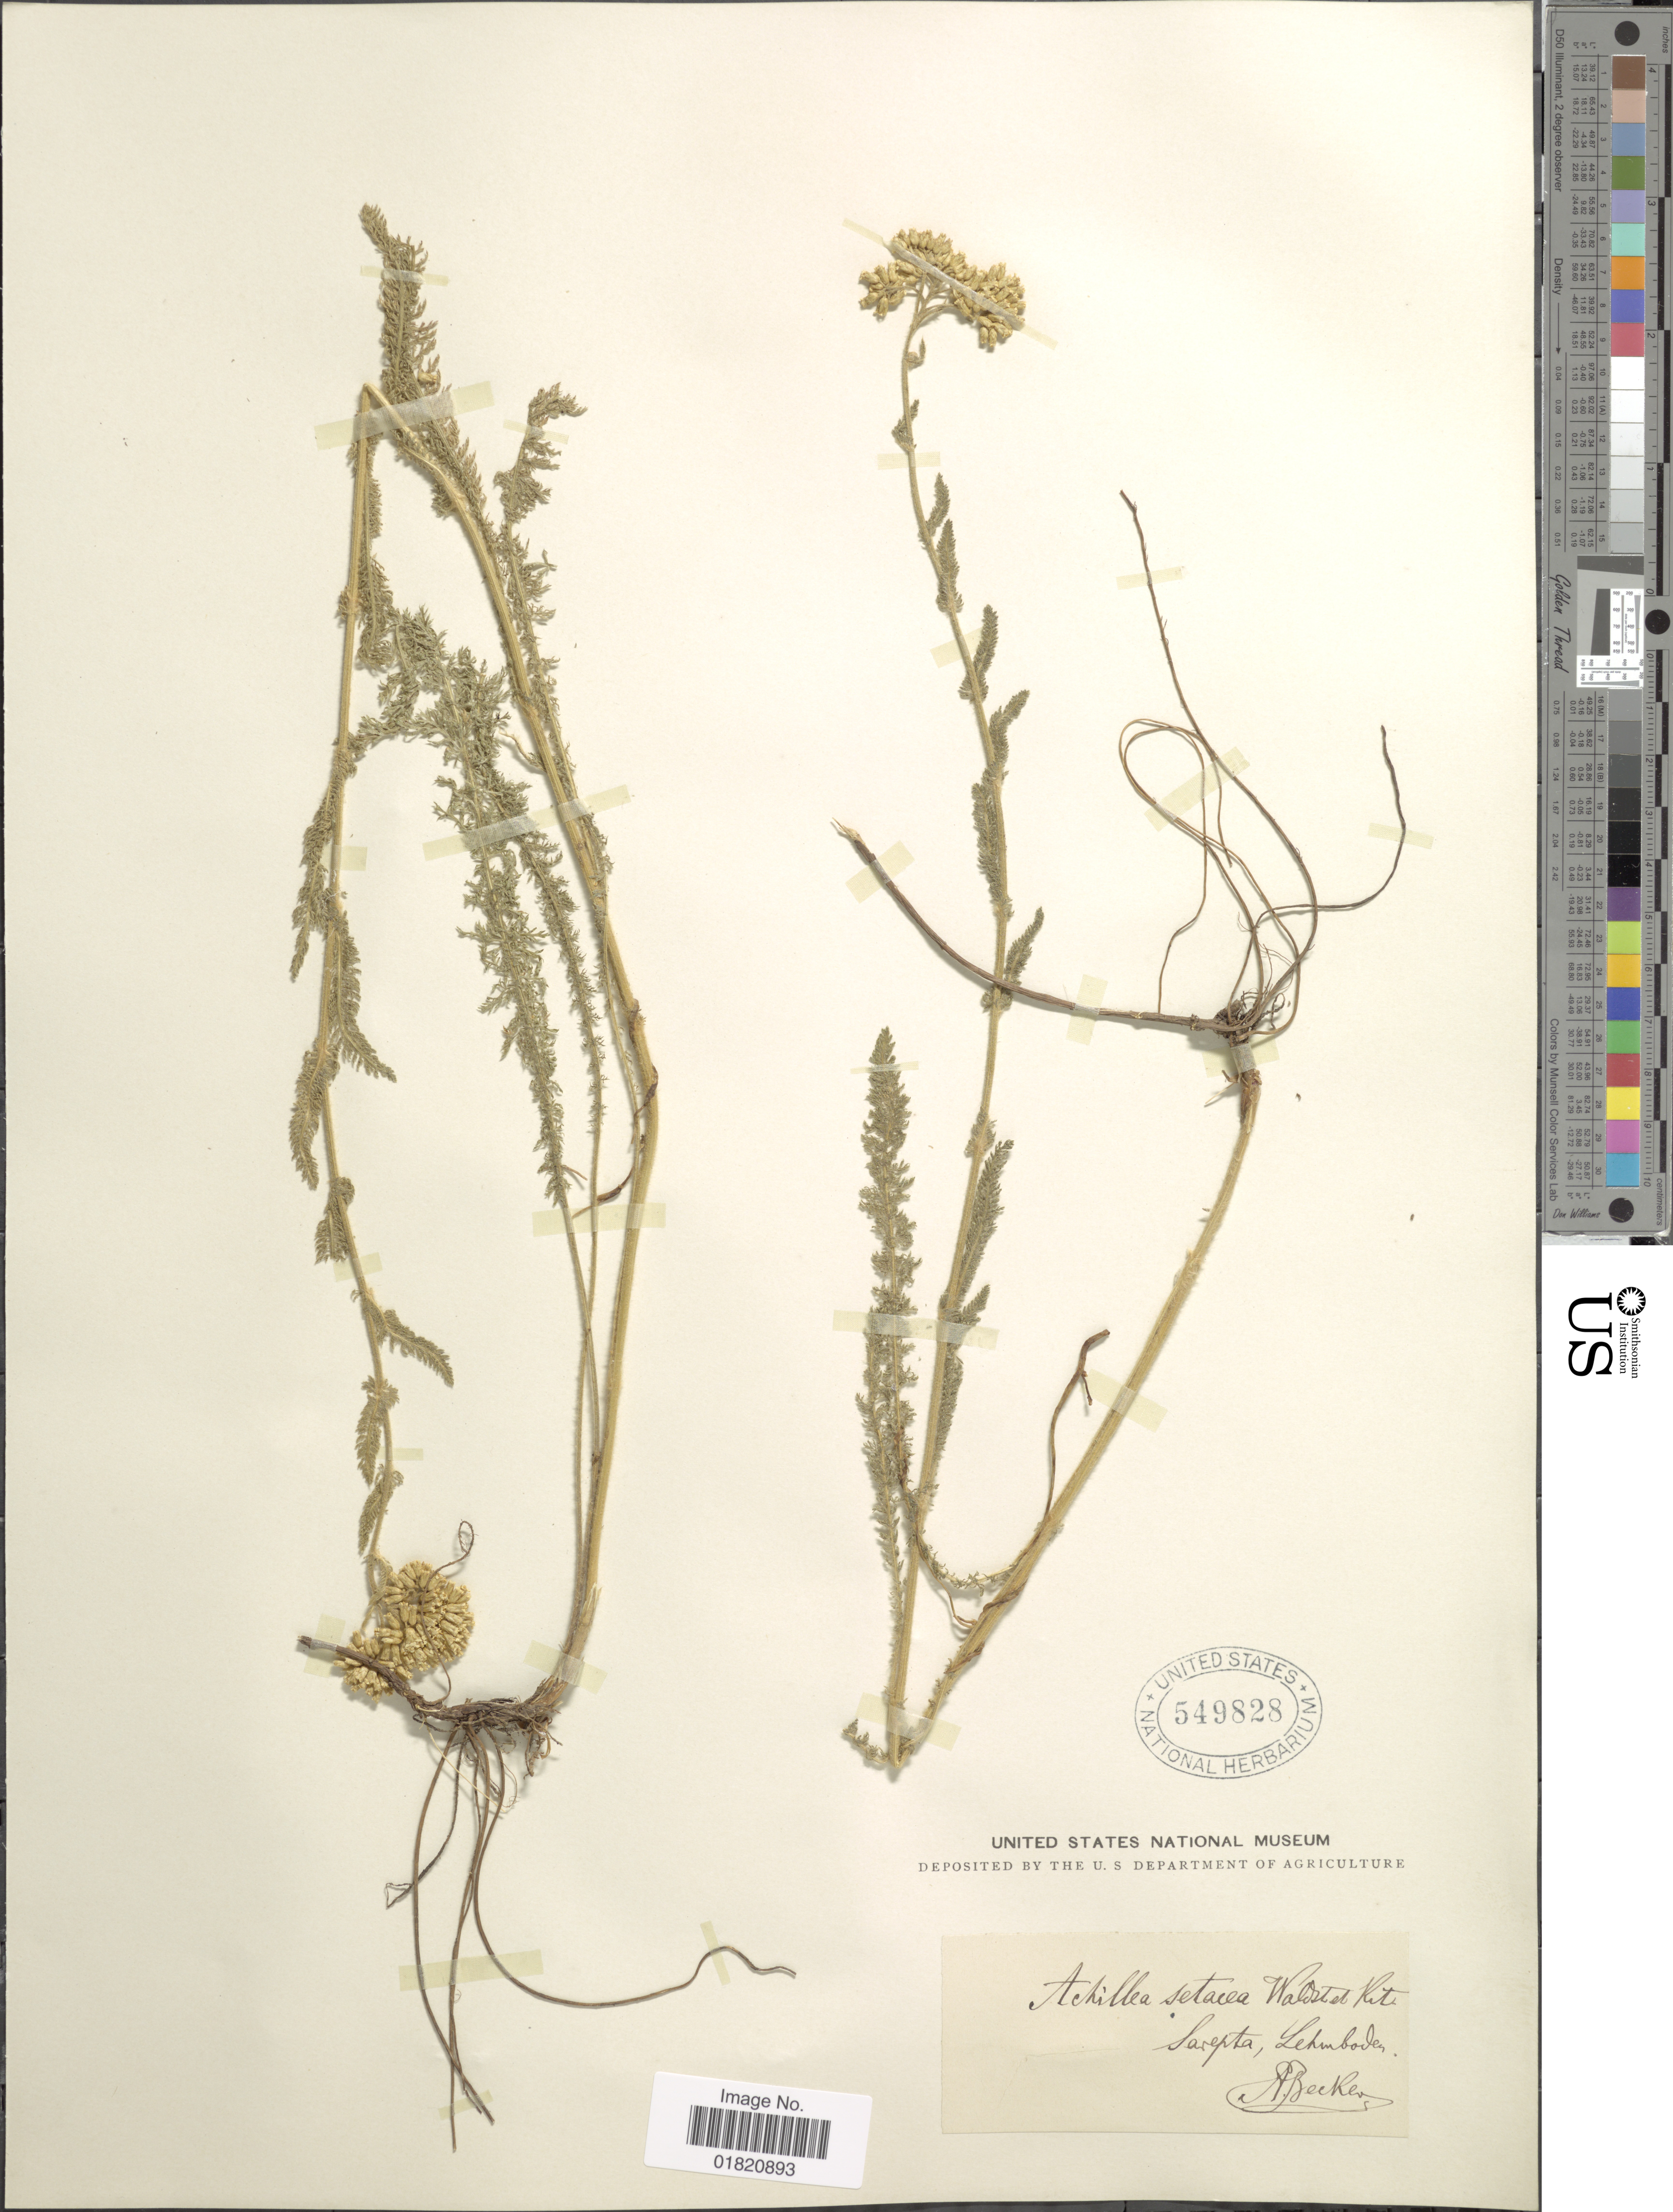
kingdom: Plantae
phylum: Tracheophyta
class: Magnoliopsida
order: Asterales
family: Asteraceae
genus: Achillea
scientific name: Achillea setacea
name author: Waldst. & Kit.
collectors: A. Becker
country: Russian Federation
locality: Sarepta, Lehmboden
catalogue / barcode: US 549828